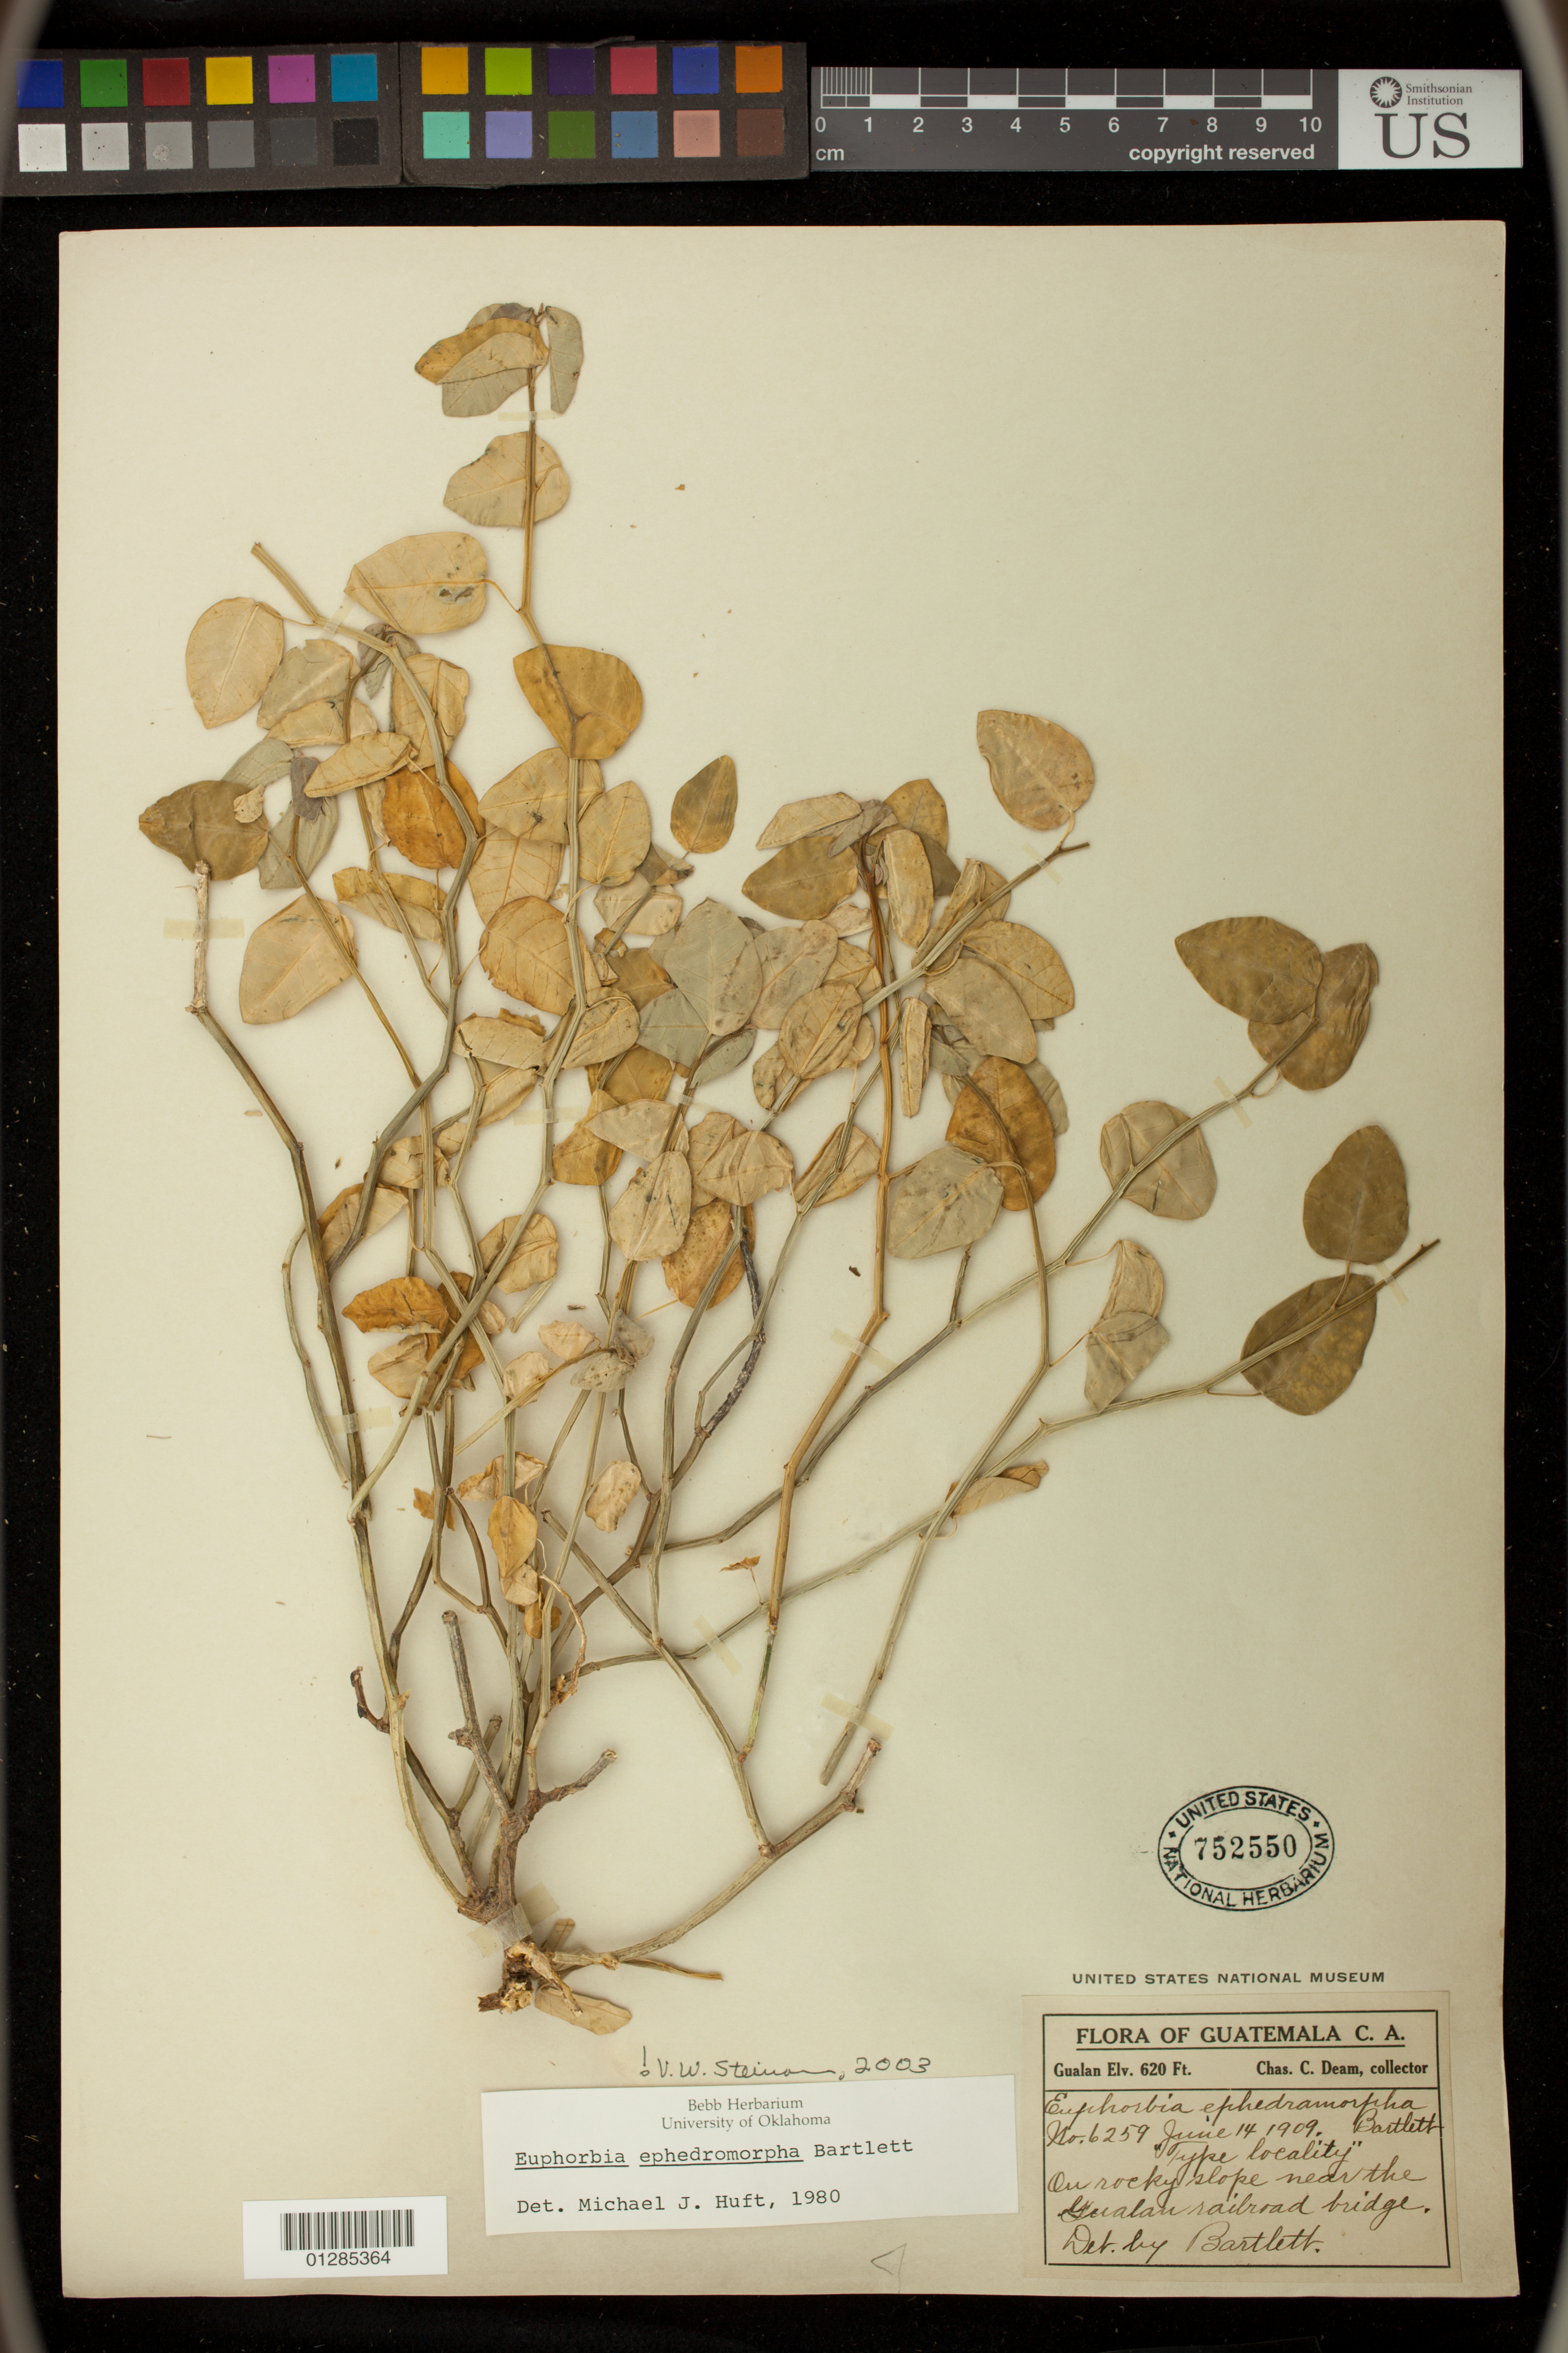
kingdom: Plantae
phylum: Tracheophyta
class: Magnoliopsida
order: Malpighiales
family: Euphorbiaceae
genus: Euphorbia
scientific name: Euphorbia ephedromorpha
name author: Bartlett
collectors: C. C. Deam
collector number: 6259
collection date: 1909-06-14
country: Guatemala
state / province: Zacapa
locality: near the Gualan railroad bridge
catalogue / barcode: US 752550